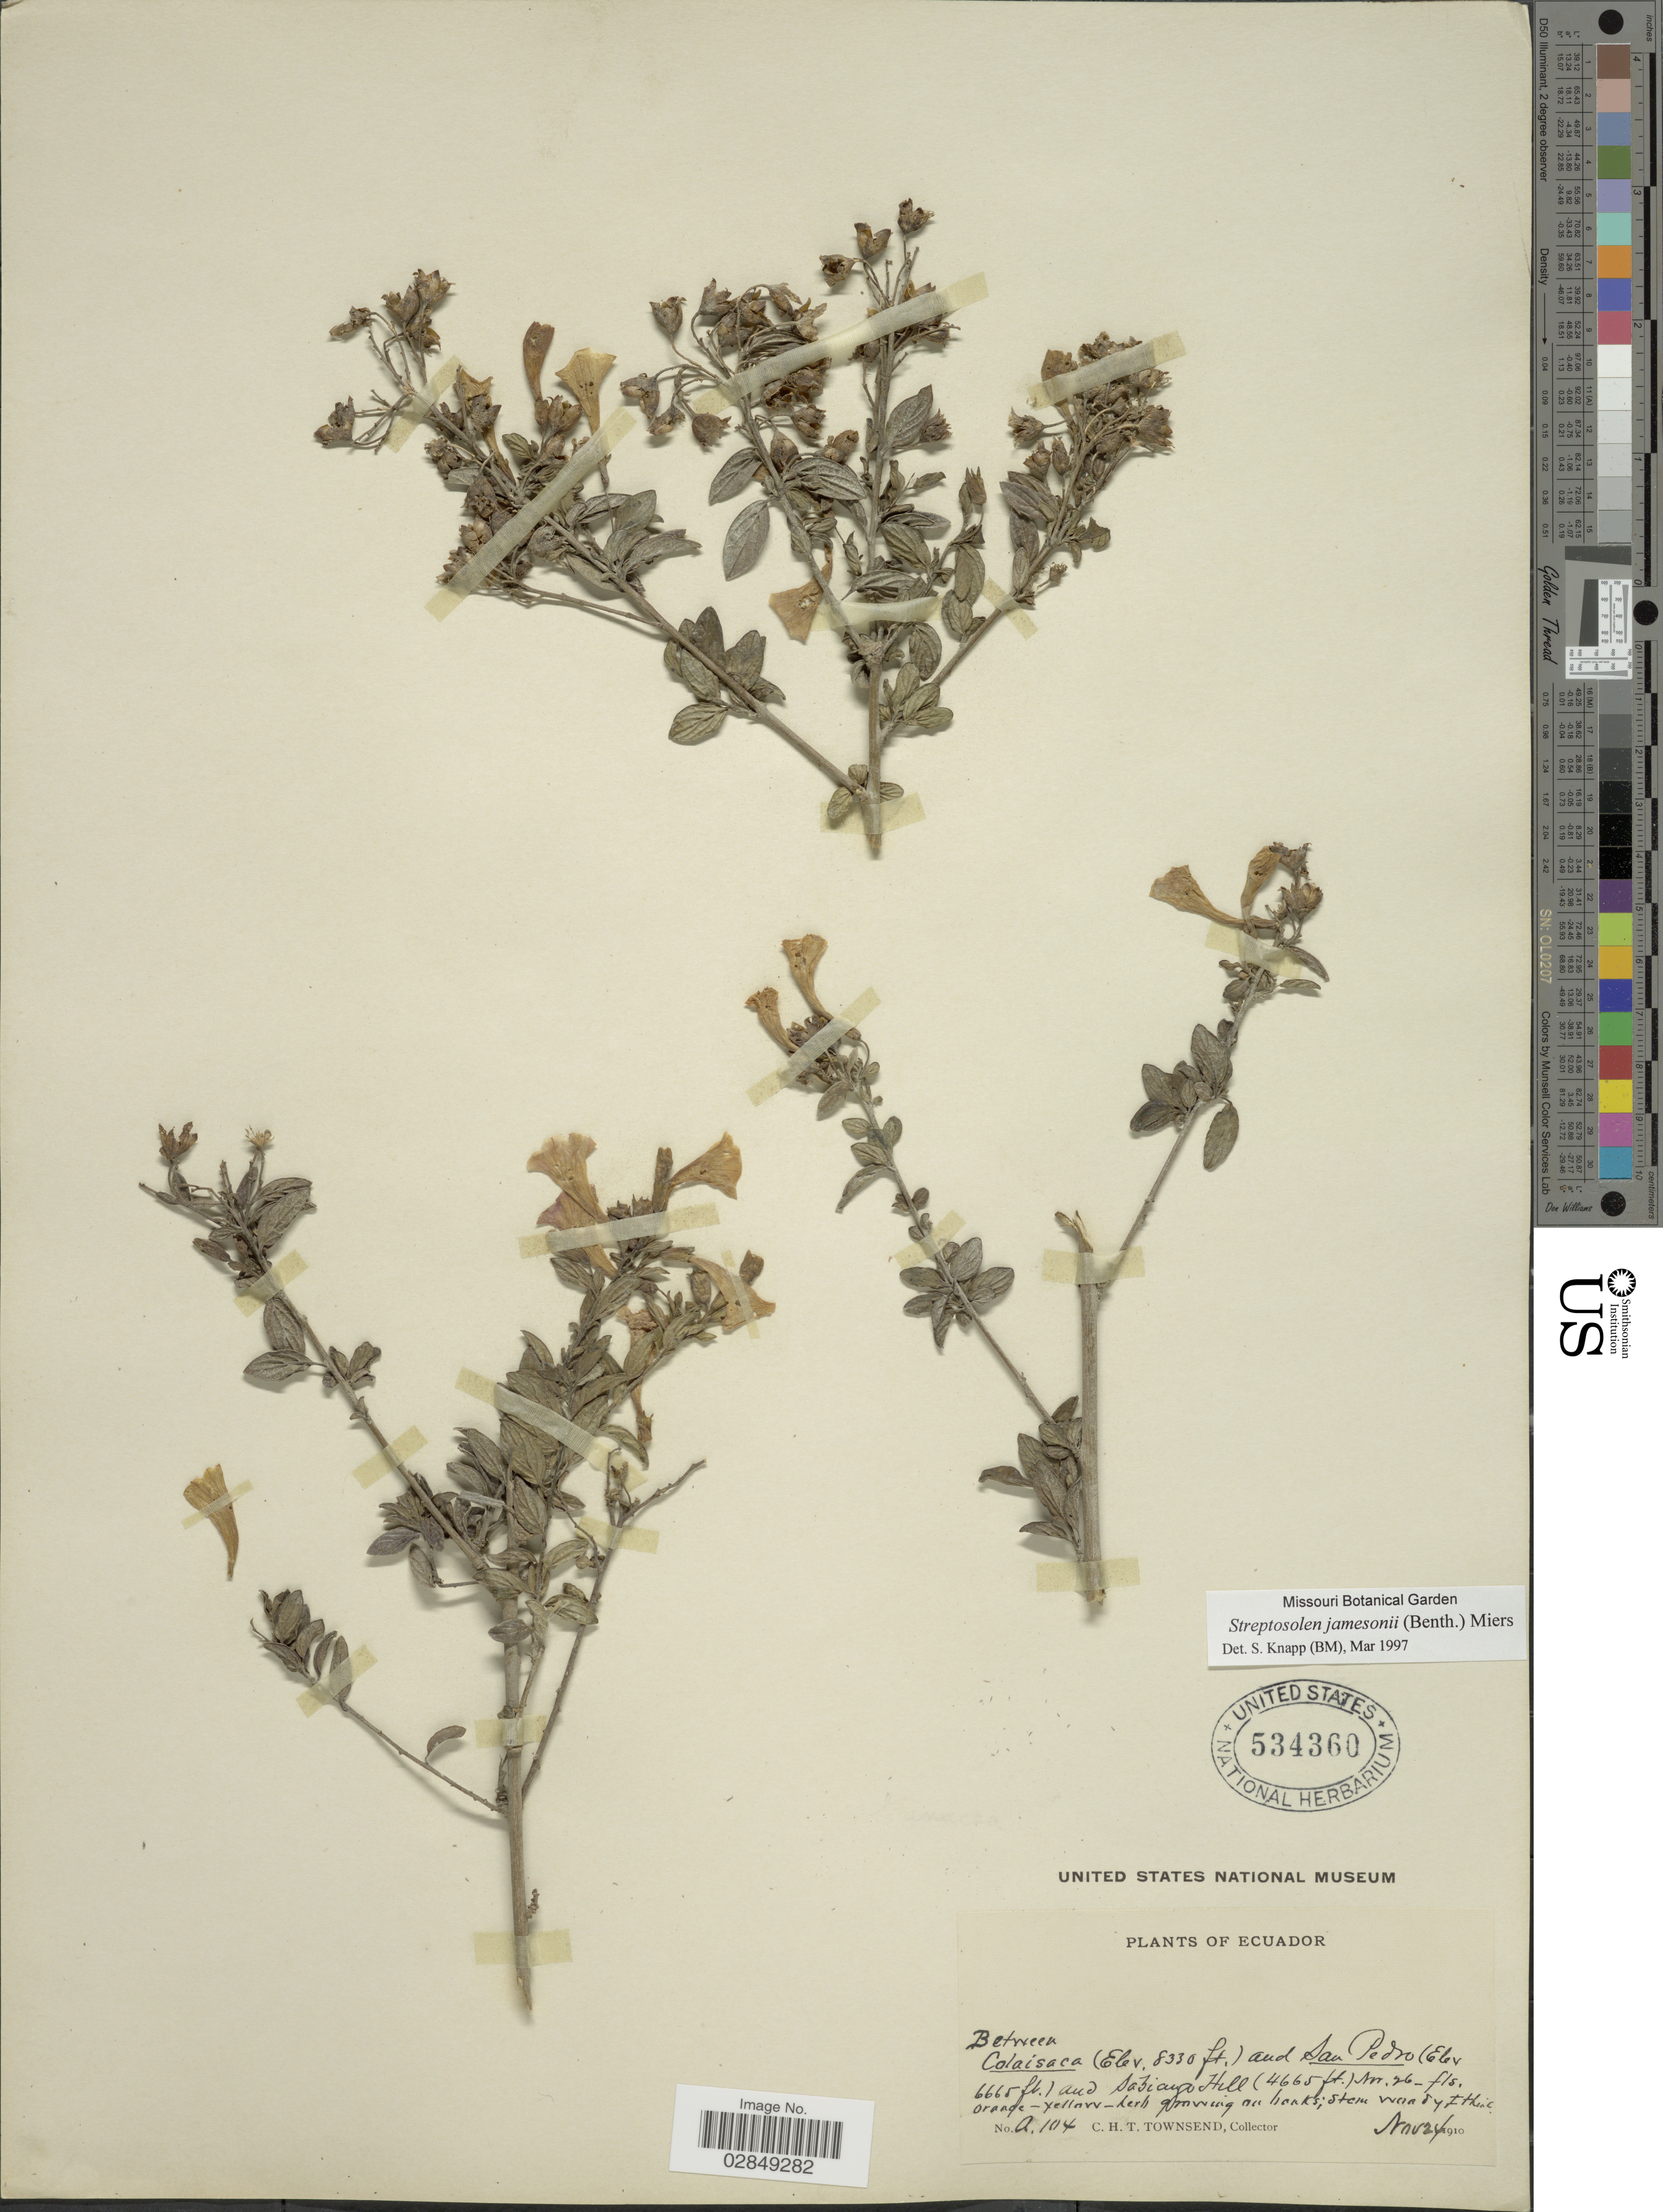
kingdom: Plantae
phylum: Tracheophyta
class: Magnoliopsida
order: Solanales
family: Solanaceae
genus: Streptosolen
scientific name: Streptosolen jamesonii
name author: (Benth.) Miers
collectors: C. H. T. Townsend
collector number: A104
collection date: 1910-11-24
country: Ecuador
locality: Between Calaisaca and San Pedro and Sabiayo Hill.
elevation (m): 1422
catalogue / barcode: US 534360